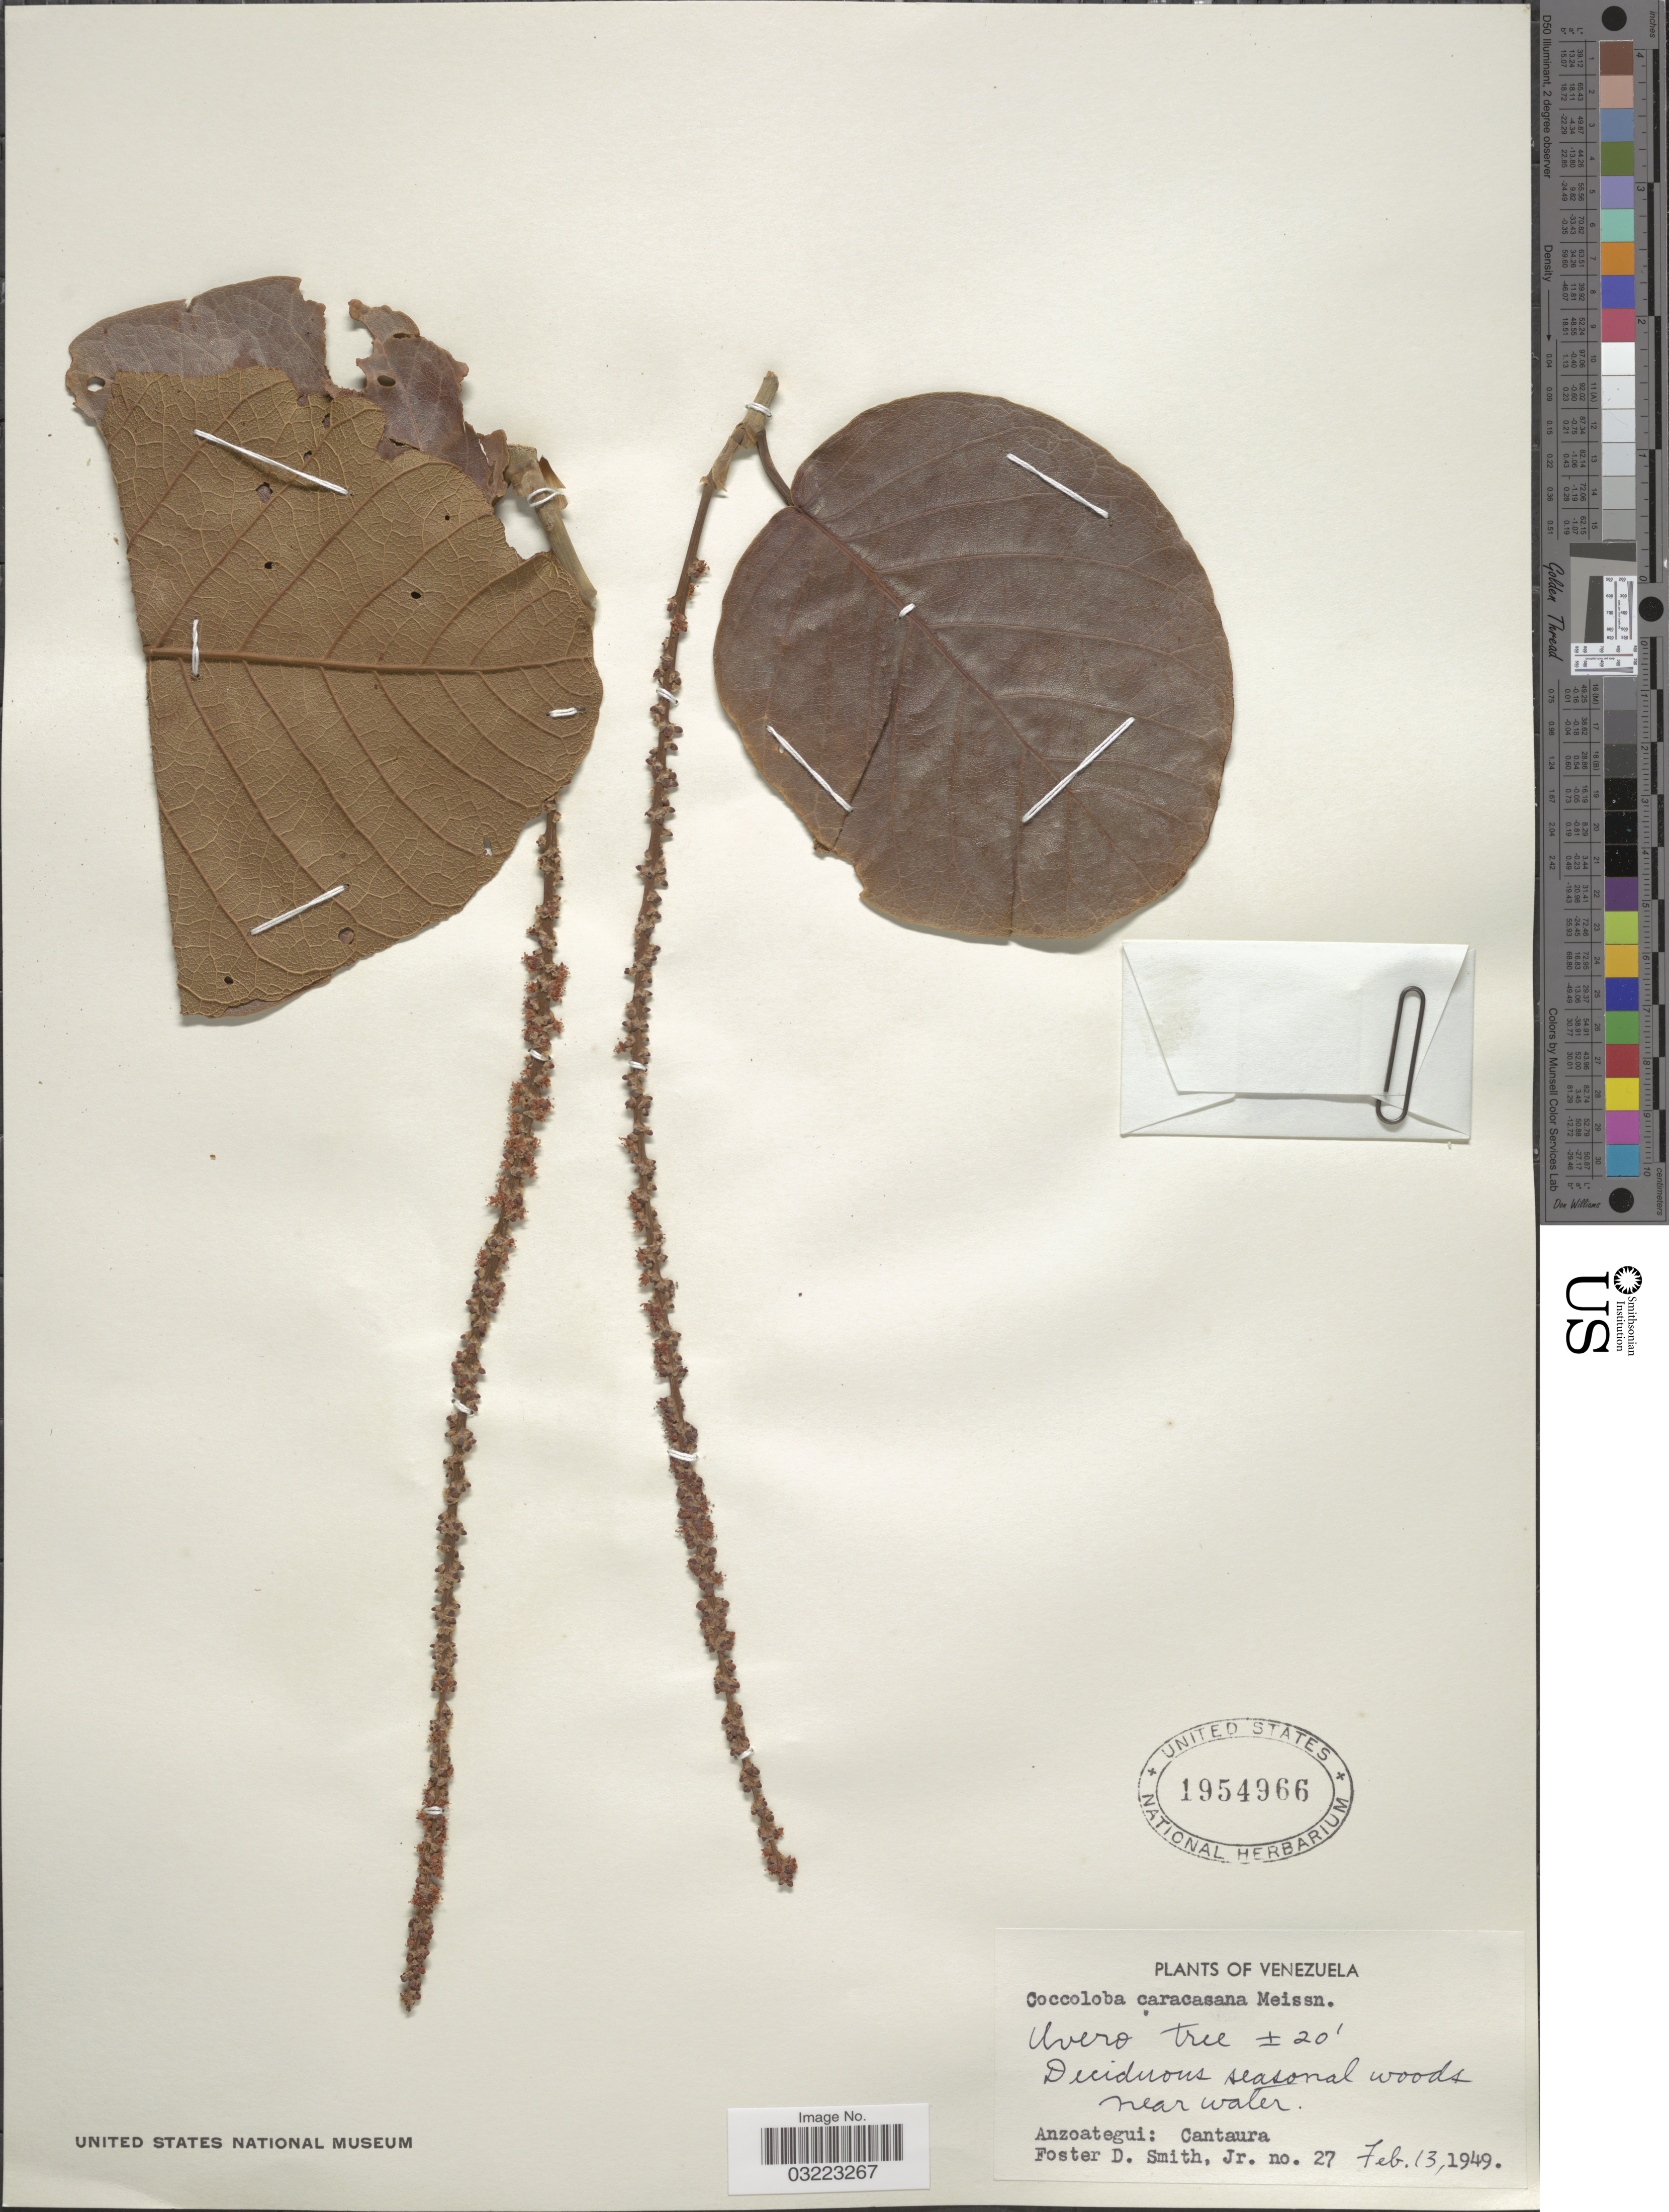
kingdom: Plantae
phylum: Tracheophyta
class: Magnoliopsida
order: Caryophyllales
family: Polygonaceae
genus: Coccoloba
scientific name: Coccoloba caracasana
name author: Meisn.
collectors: F. Smith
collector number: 27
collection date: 1949-02-13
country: Venezuela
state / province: Anzoategui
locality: Cantaura.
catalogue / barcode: US 1954966